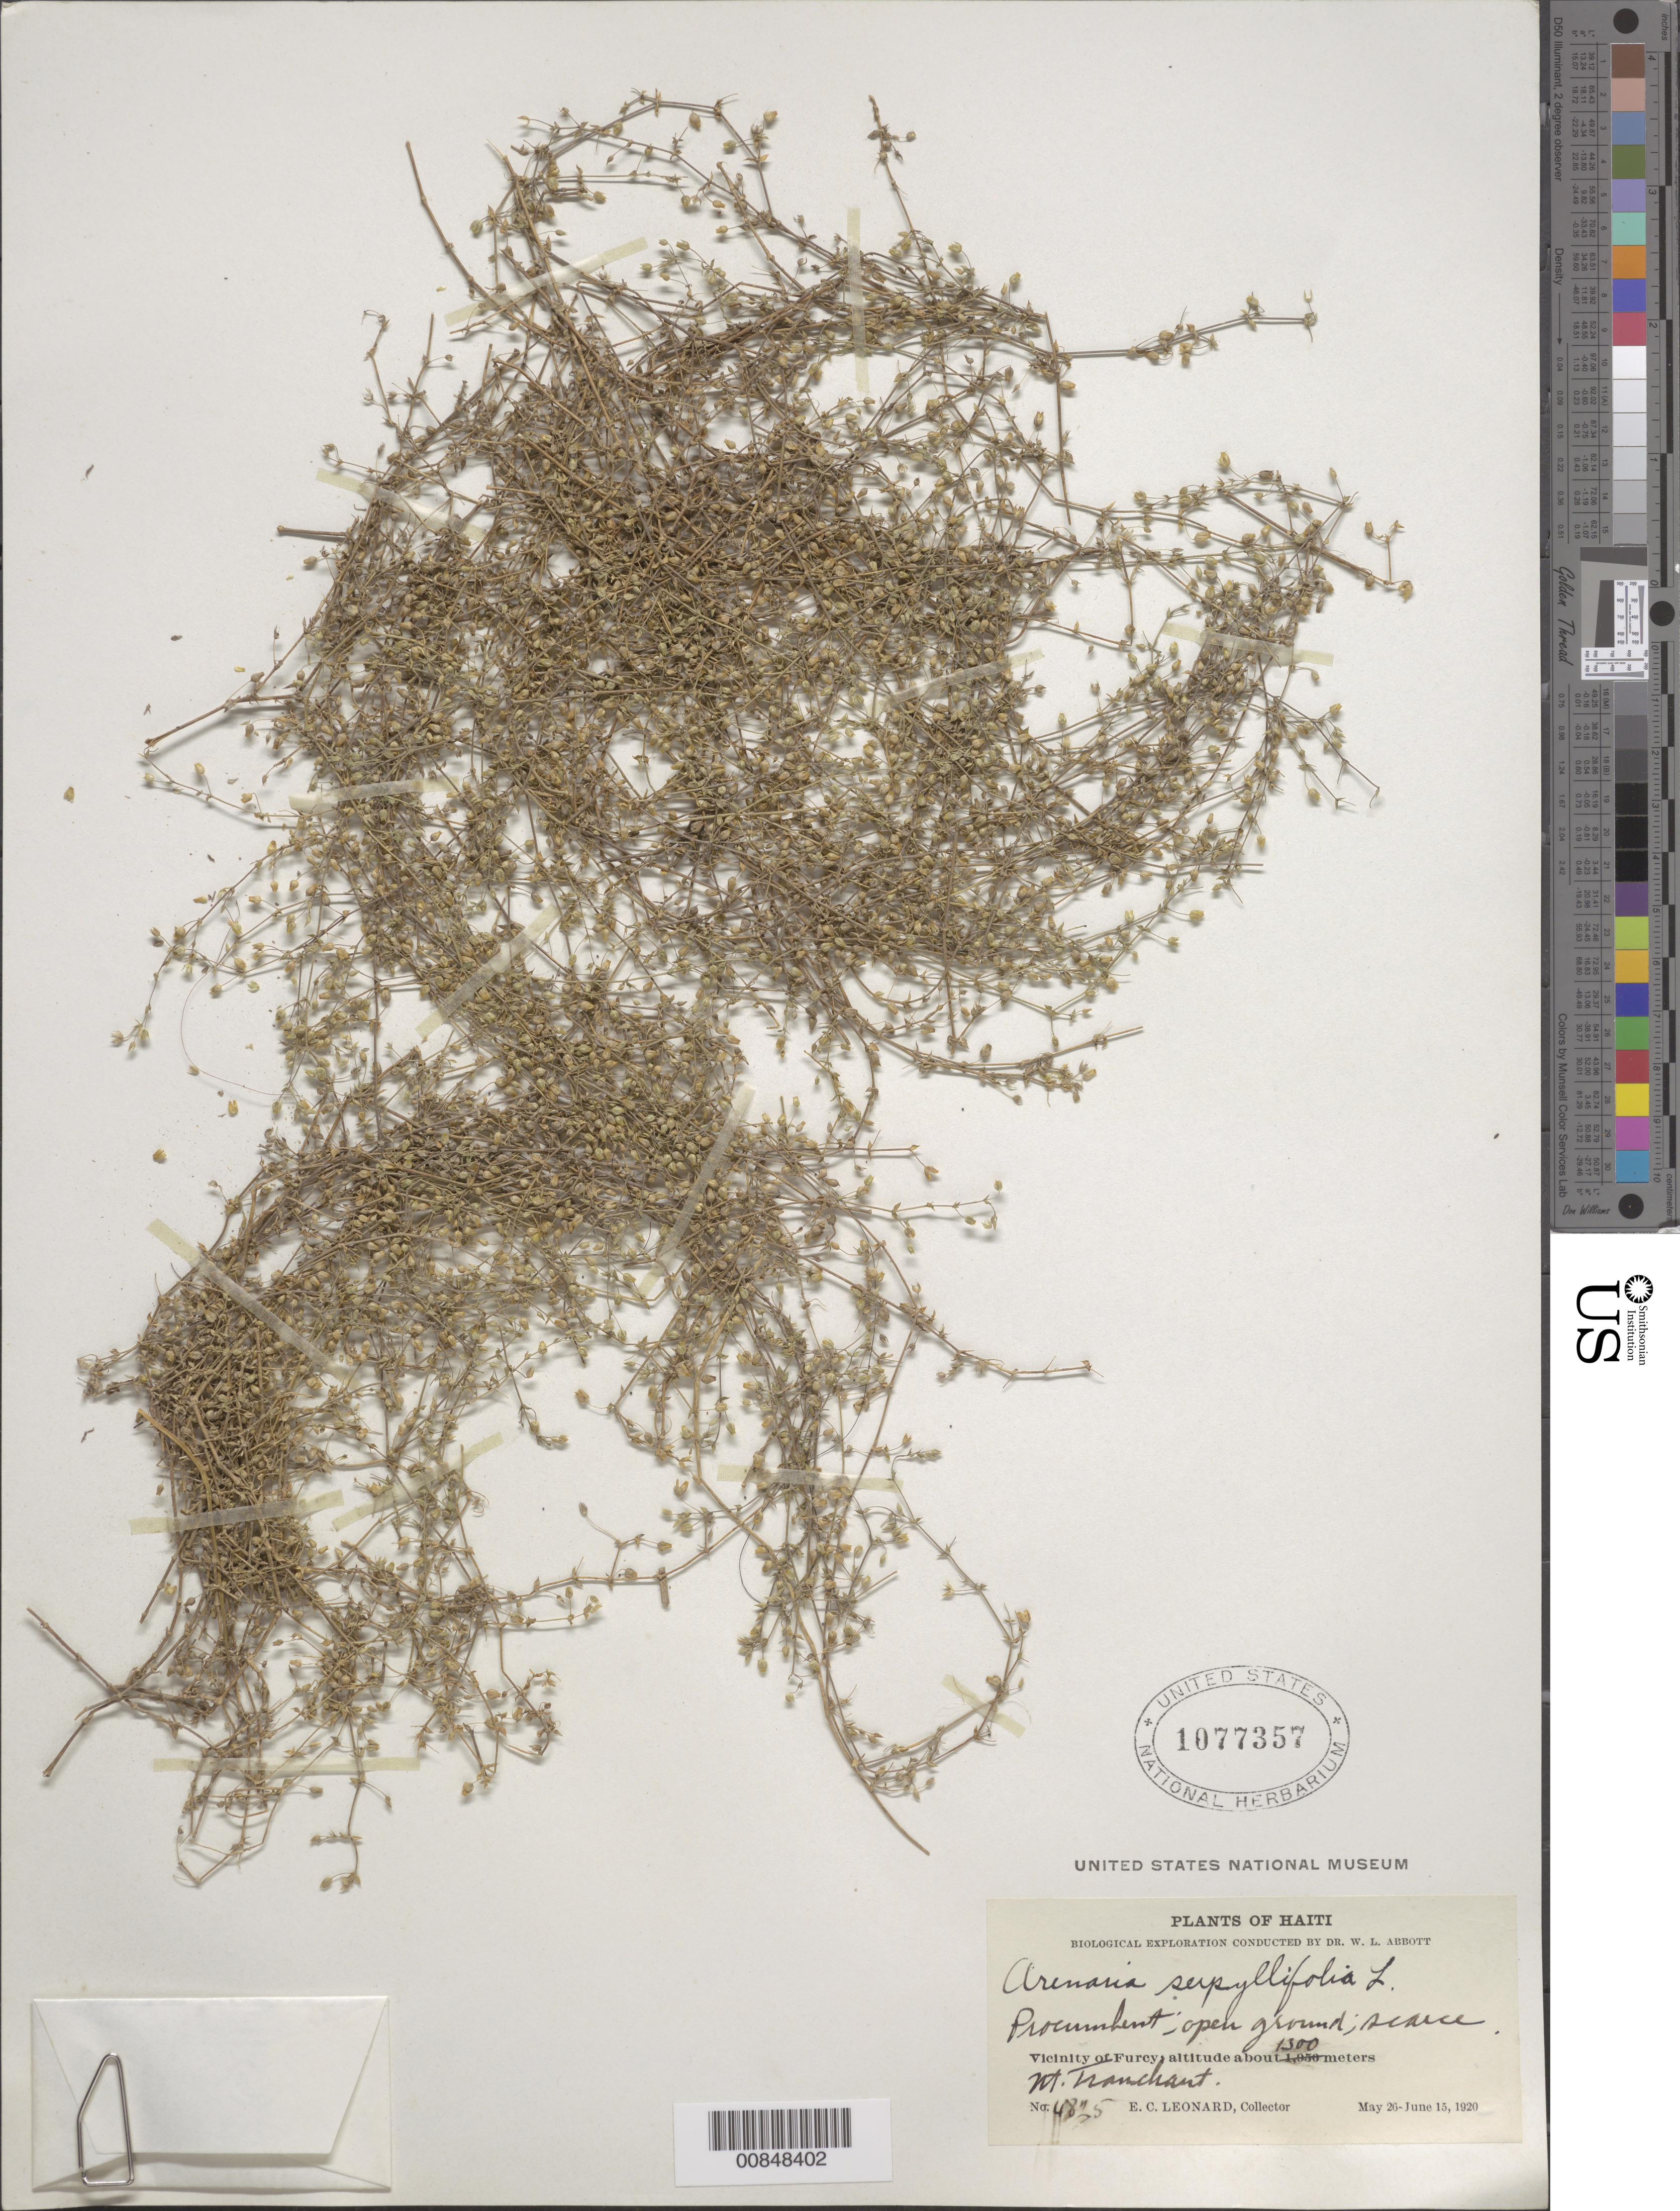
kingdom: Plantae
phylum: Tracheophyta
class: Magnoliopsida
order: Caryophyllales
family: Caryophyllaceae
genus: Arenaria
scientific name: Arenaria serpyllifolia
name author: L.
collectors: E. C. Leonard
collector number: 4825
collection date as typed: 26 May 1920 to 15 Jun 1920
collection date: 1920-05-26/1920-06-15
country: Haiti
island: Hispaniola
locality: Vicinity of Furcy. Mt. Tranchant.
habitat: Open ground.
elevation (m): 1300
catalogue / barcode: US 1077357